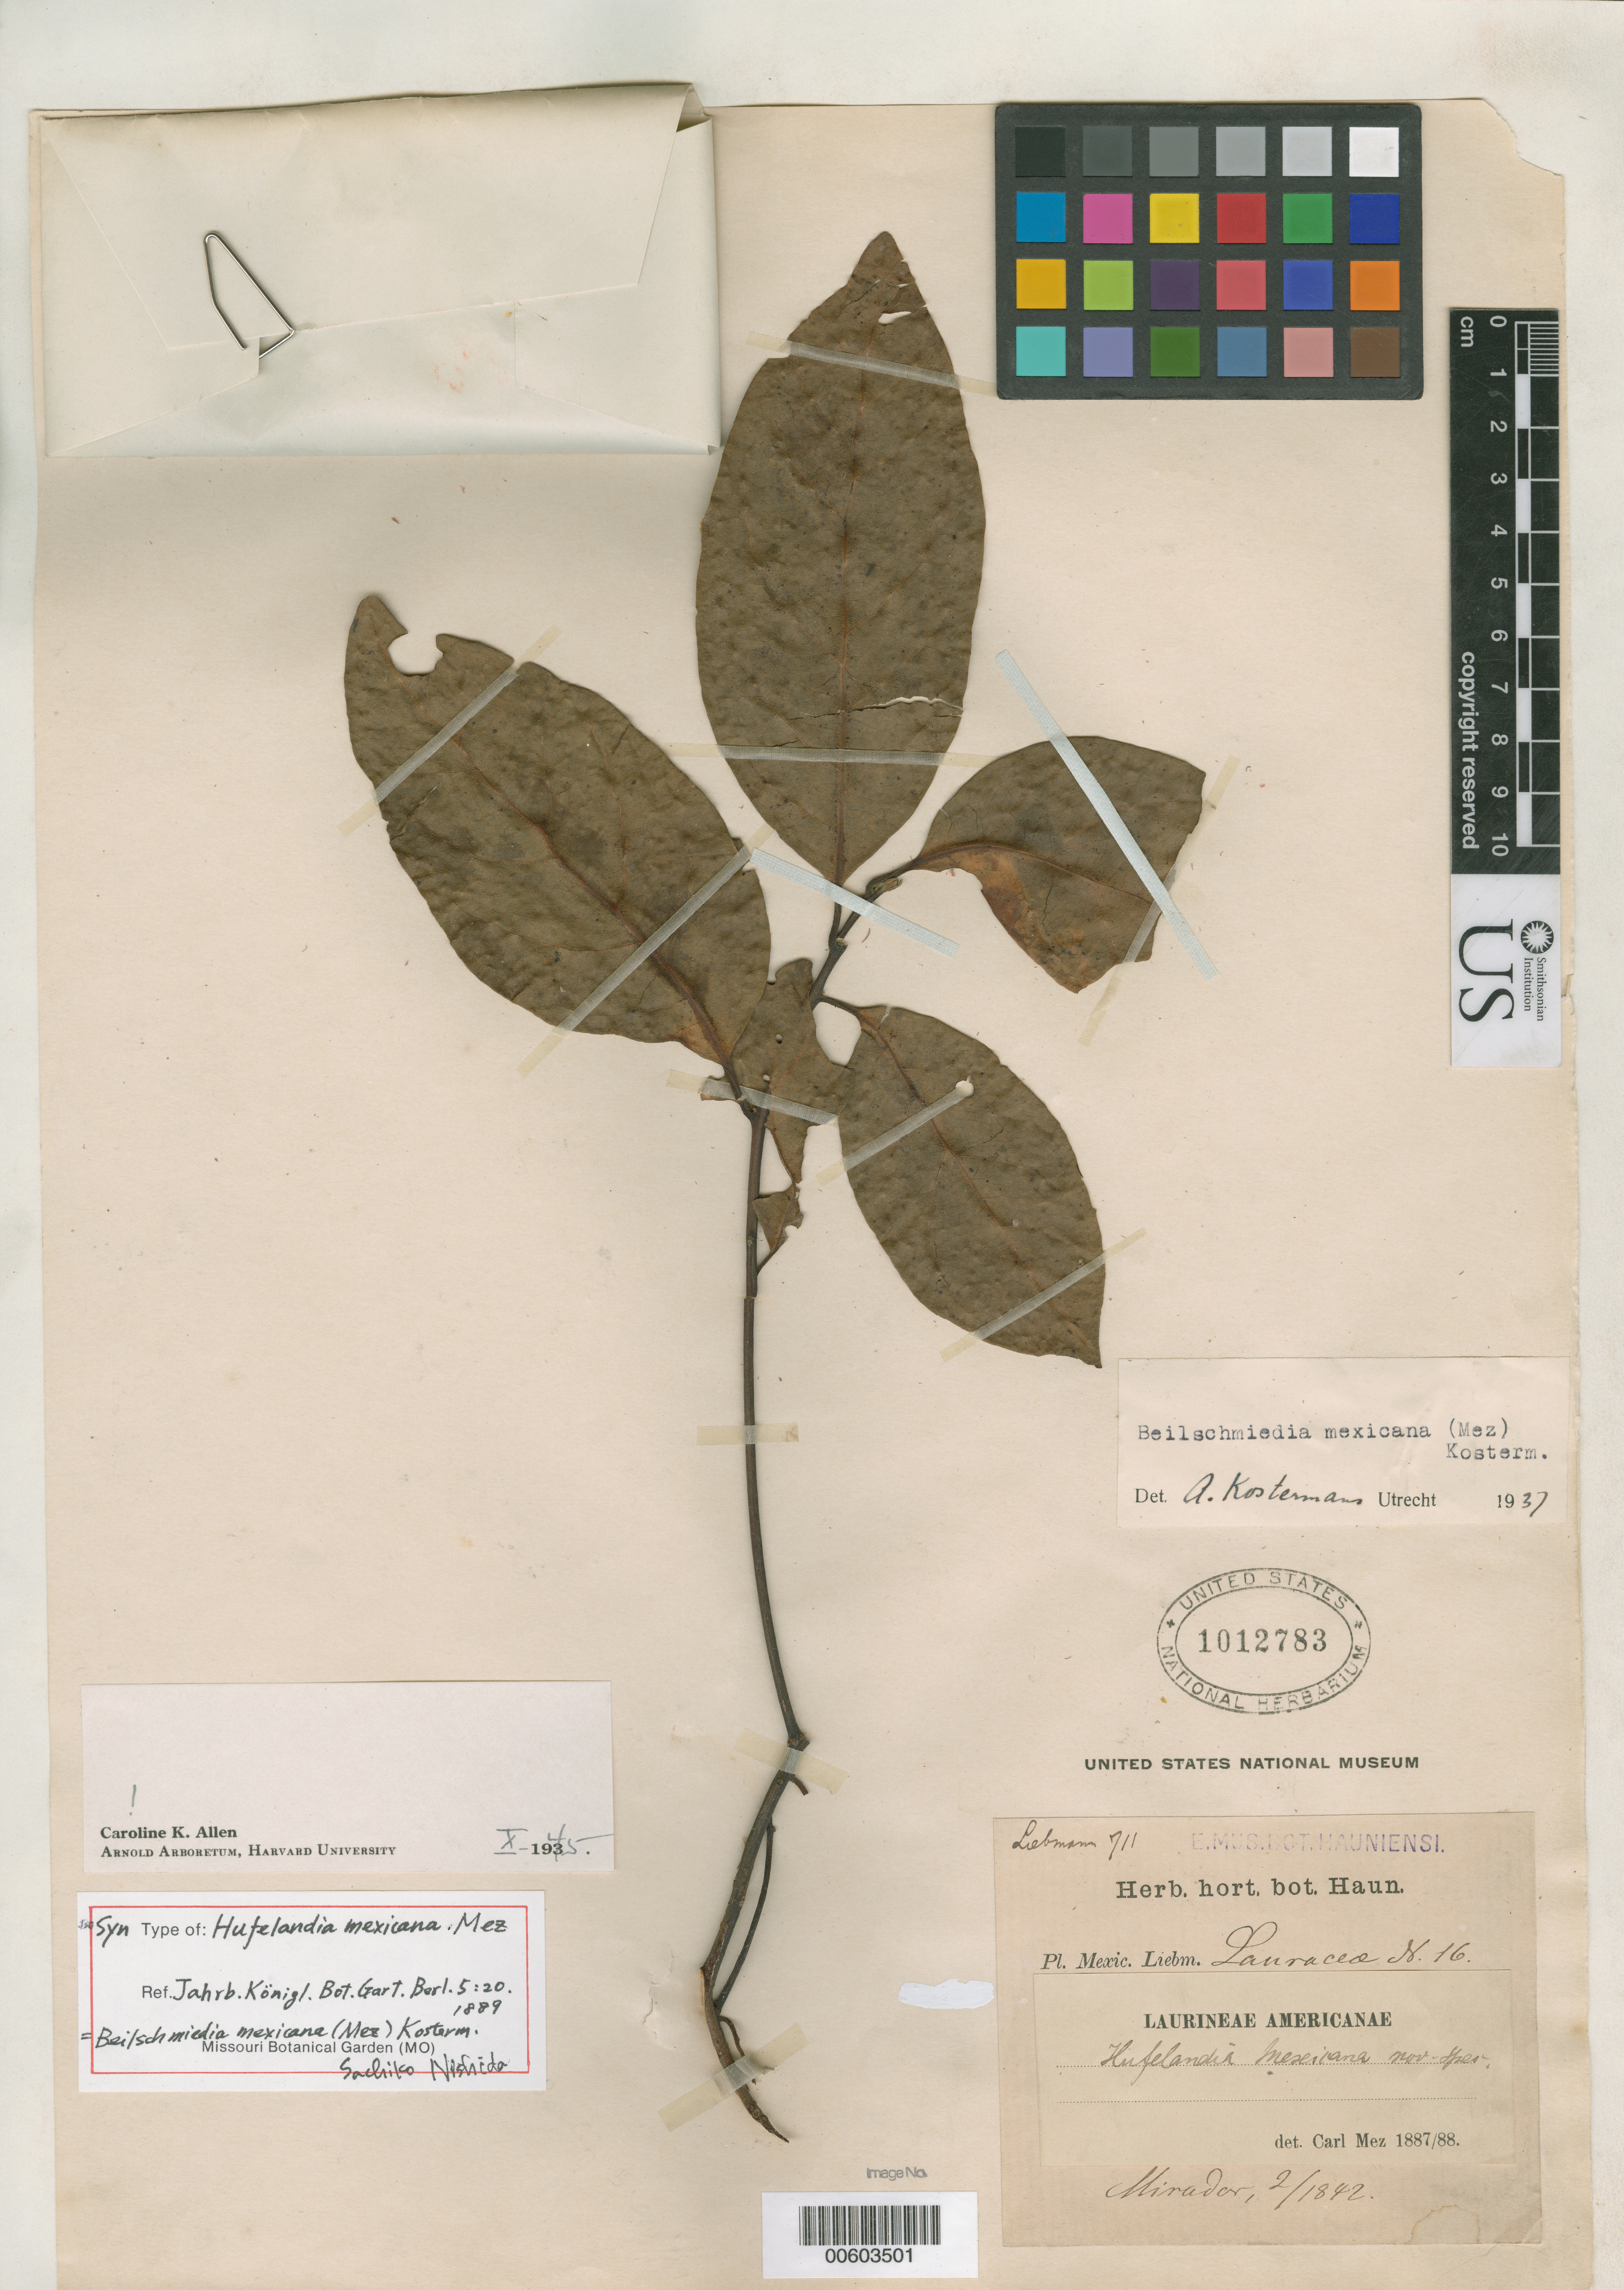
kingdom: Plantae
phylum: Tracheophyta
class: Magnoliopsida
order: Laurales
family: Lauraceae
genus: Hufelandia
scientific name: Hufelandia mexicana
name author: Mez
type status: Isosyntype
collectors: F. M. Liebmann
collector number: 16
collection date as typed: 1887 to -- --- 1888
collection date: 1887/1888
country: Mexico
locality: Mirador.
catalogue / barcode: US 1012783